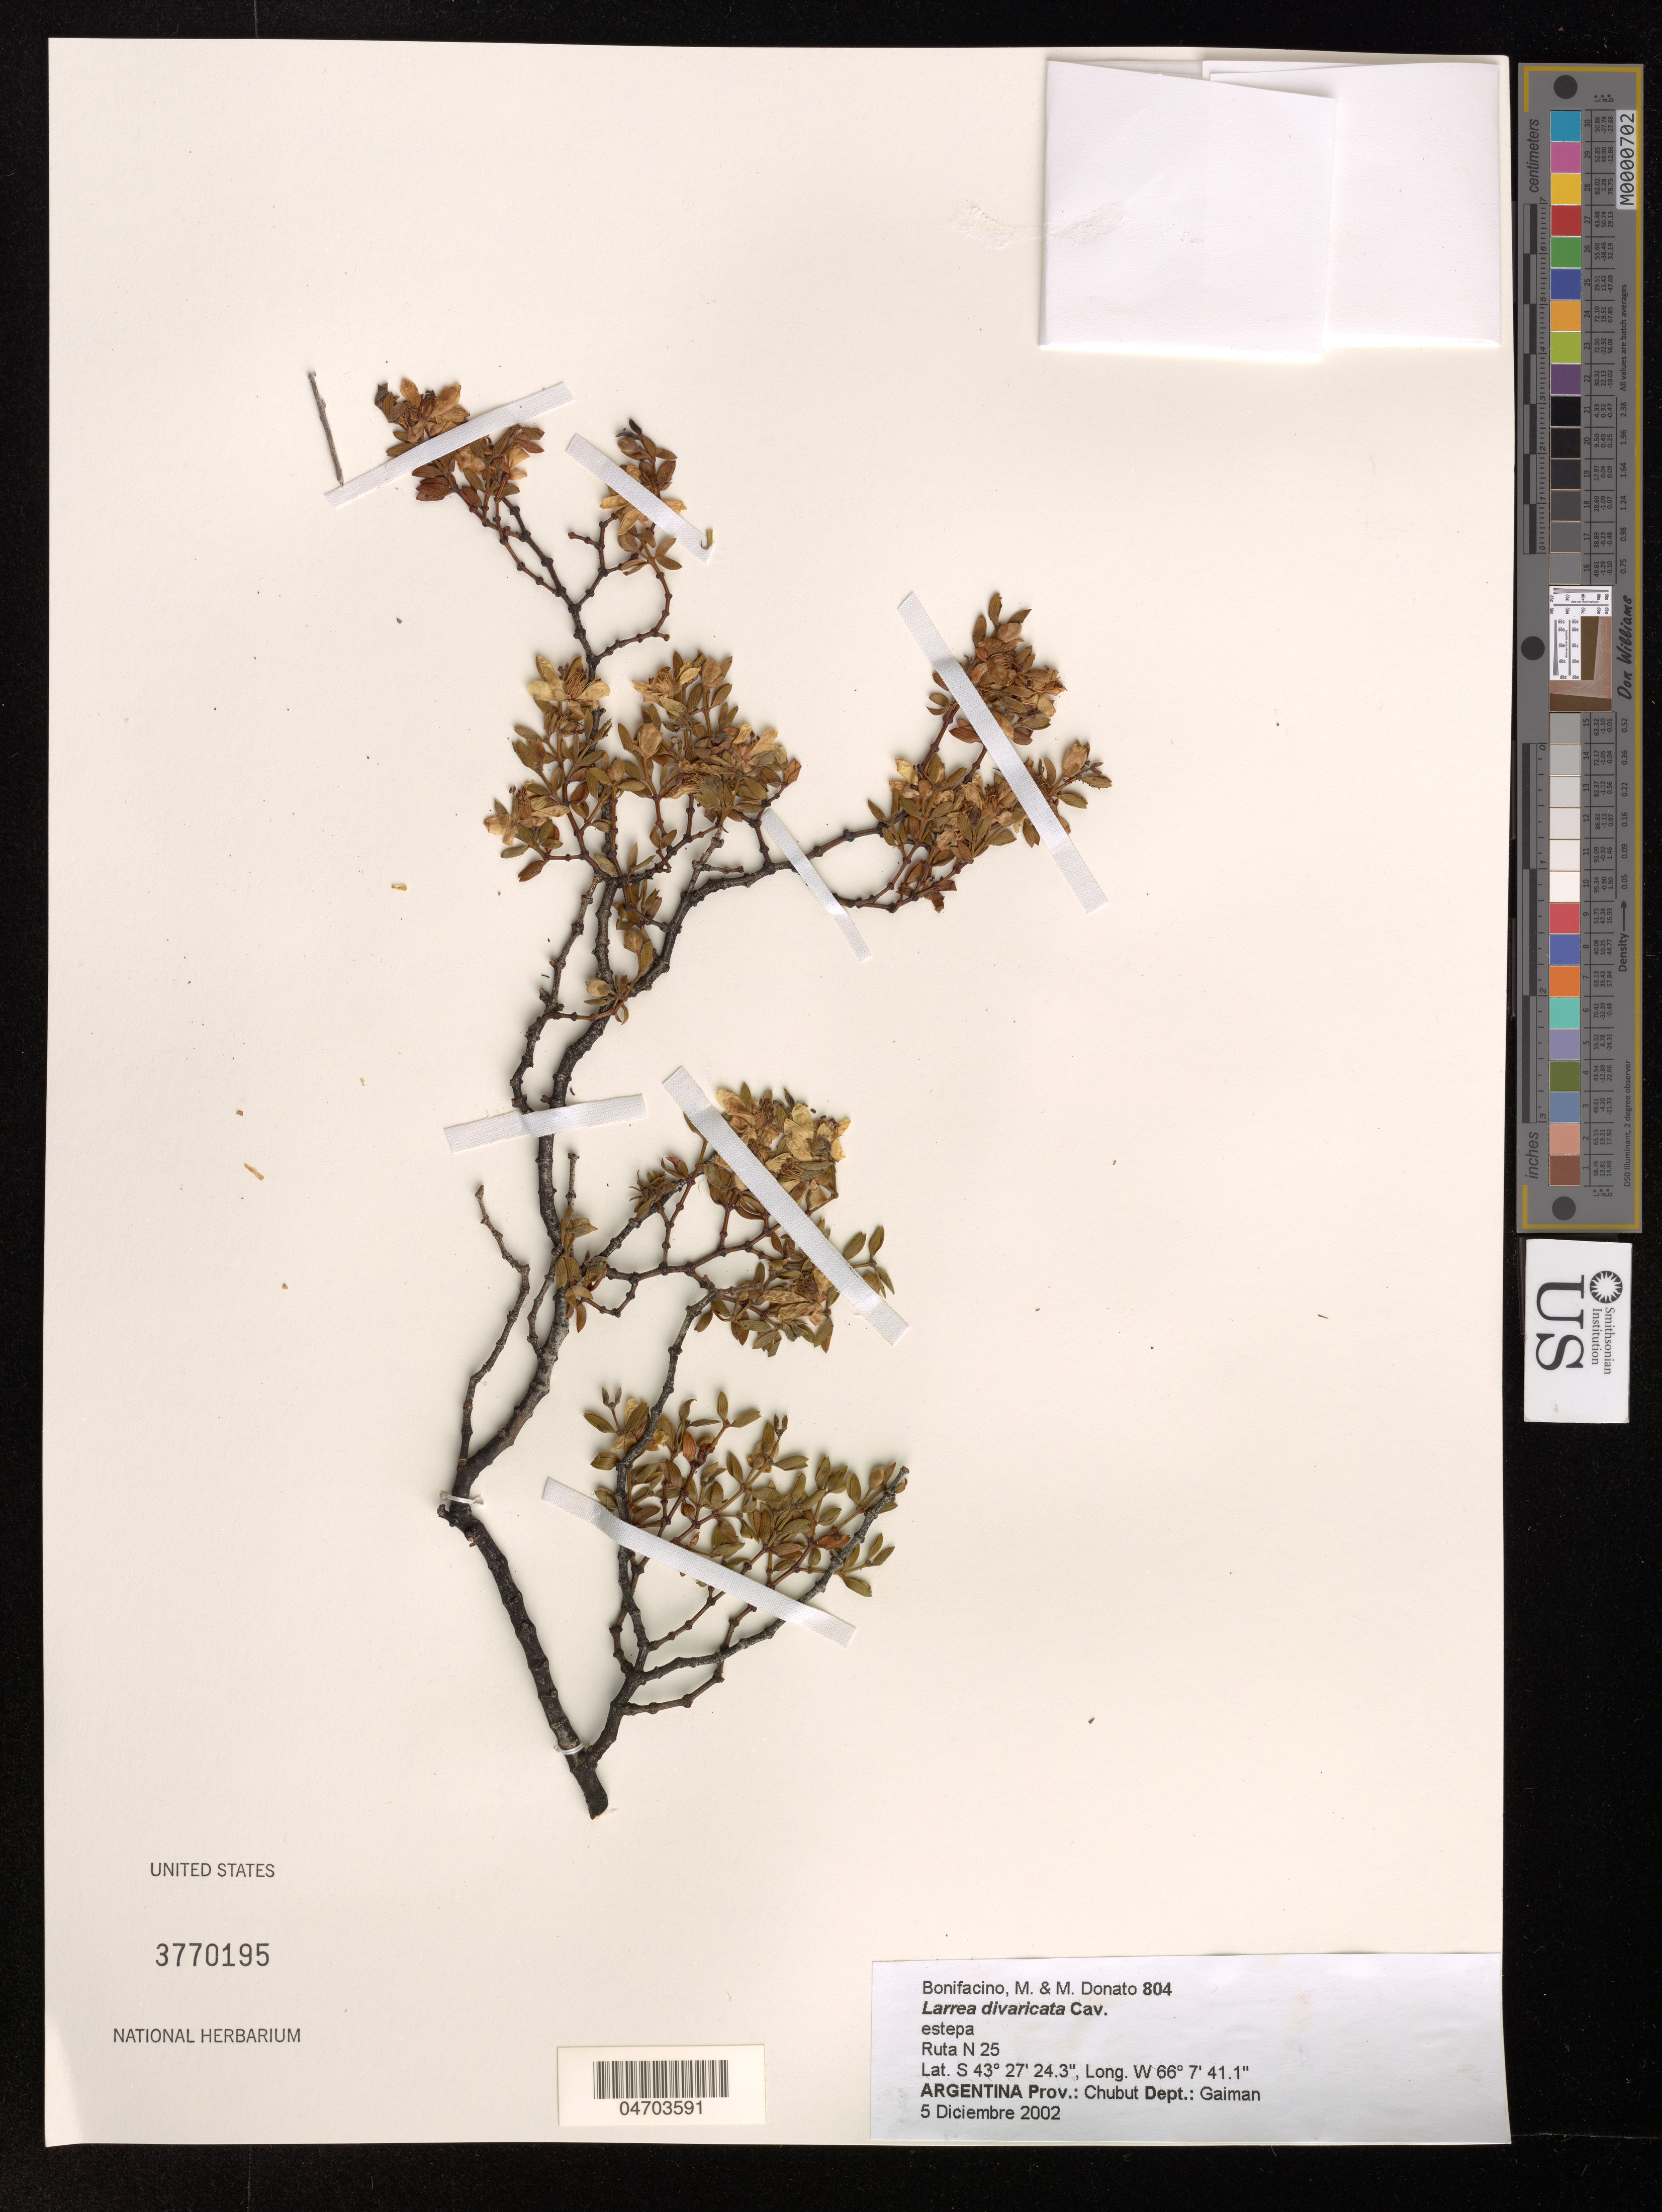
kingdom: Plantae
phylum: Tracheophyta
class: Magnoliopsida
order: Zygophyllales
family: Zygophyllaceae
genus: Larrea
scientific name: Larrea divaricata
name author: Cav.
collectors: M. Bonifacino & M. Donato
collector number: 804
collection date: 2002-12-05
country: Argentina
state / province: Chubut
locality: Dept.: Gaiman.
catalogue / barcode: US 3770195